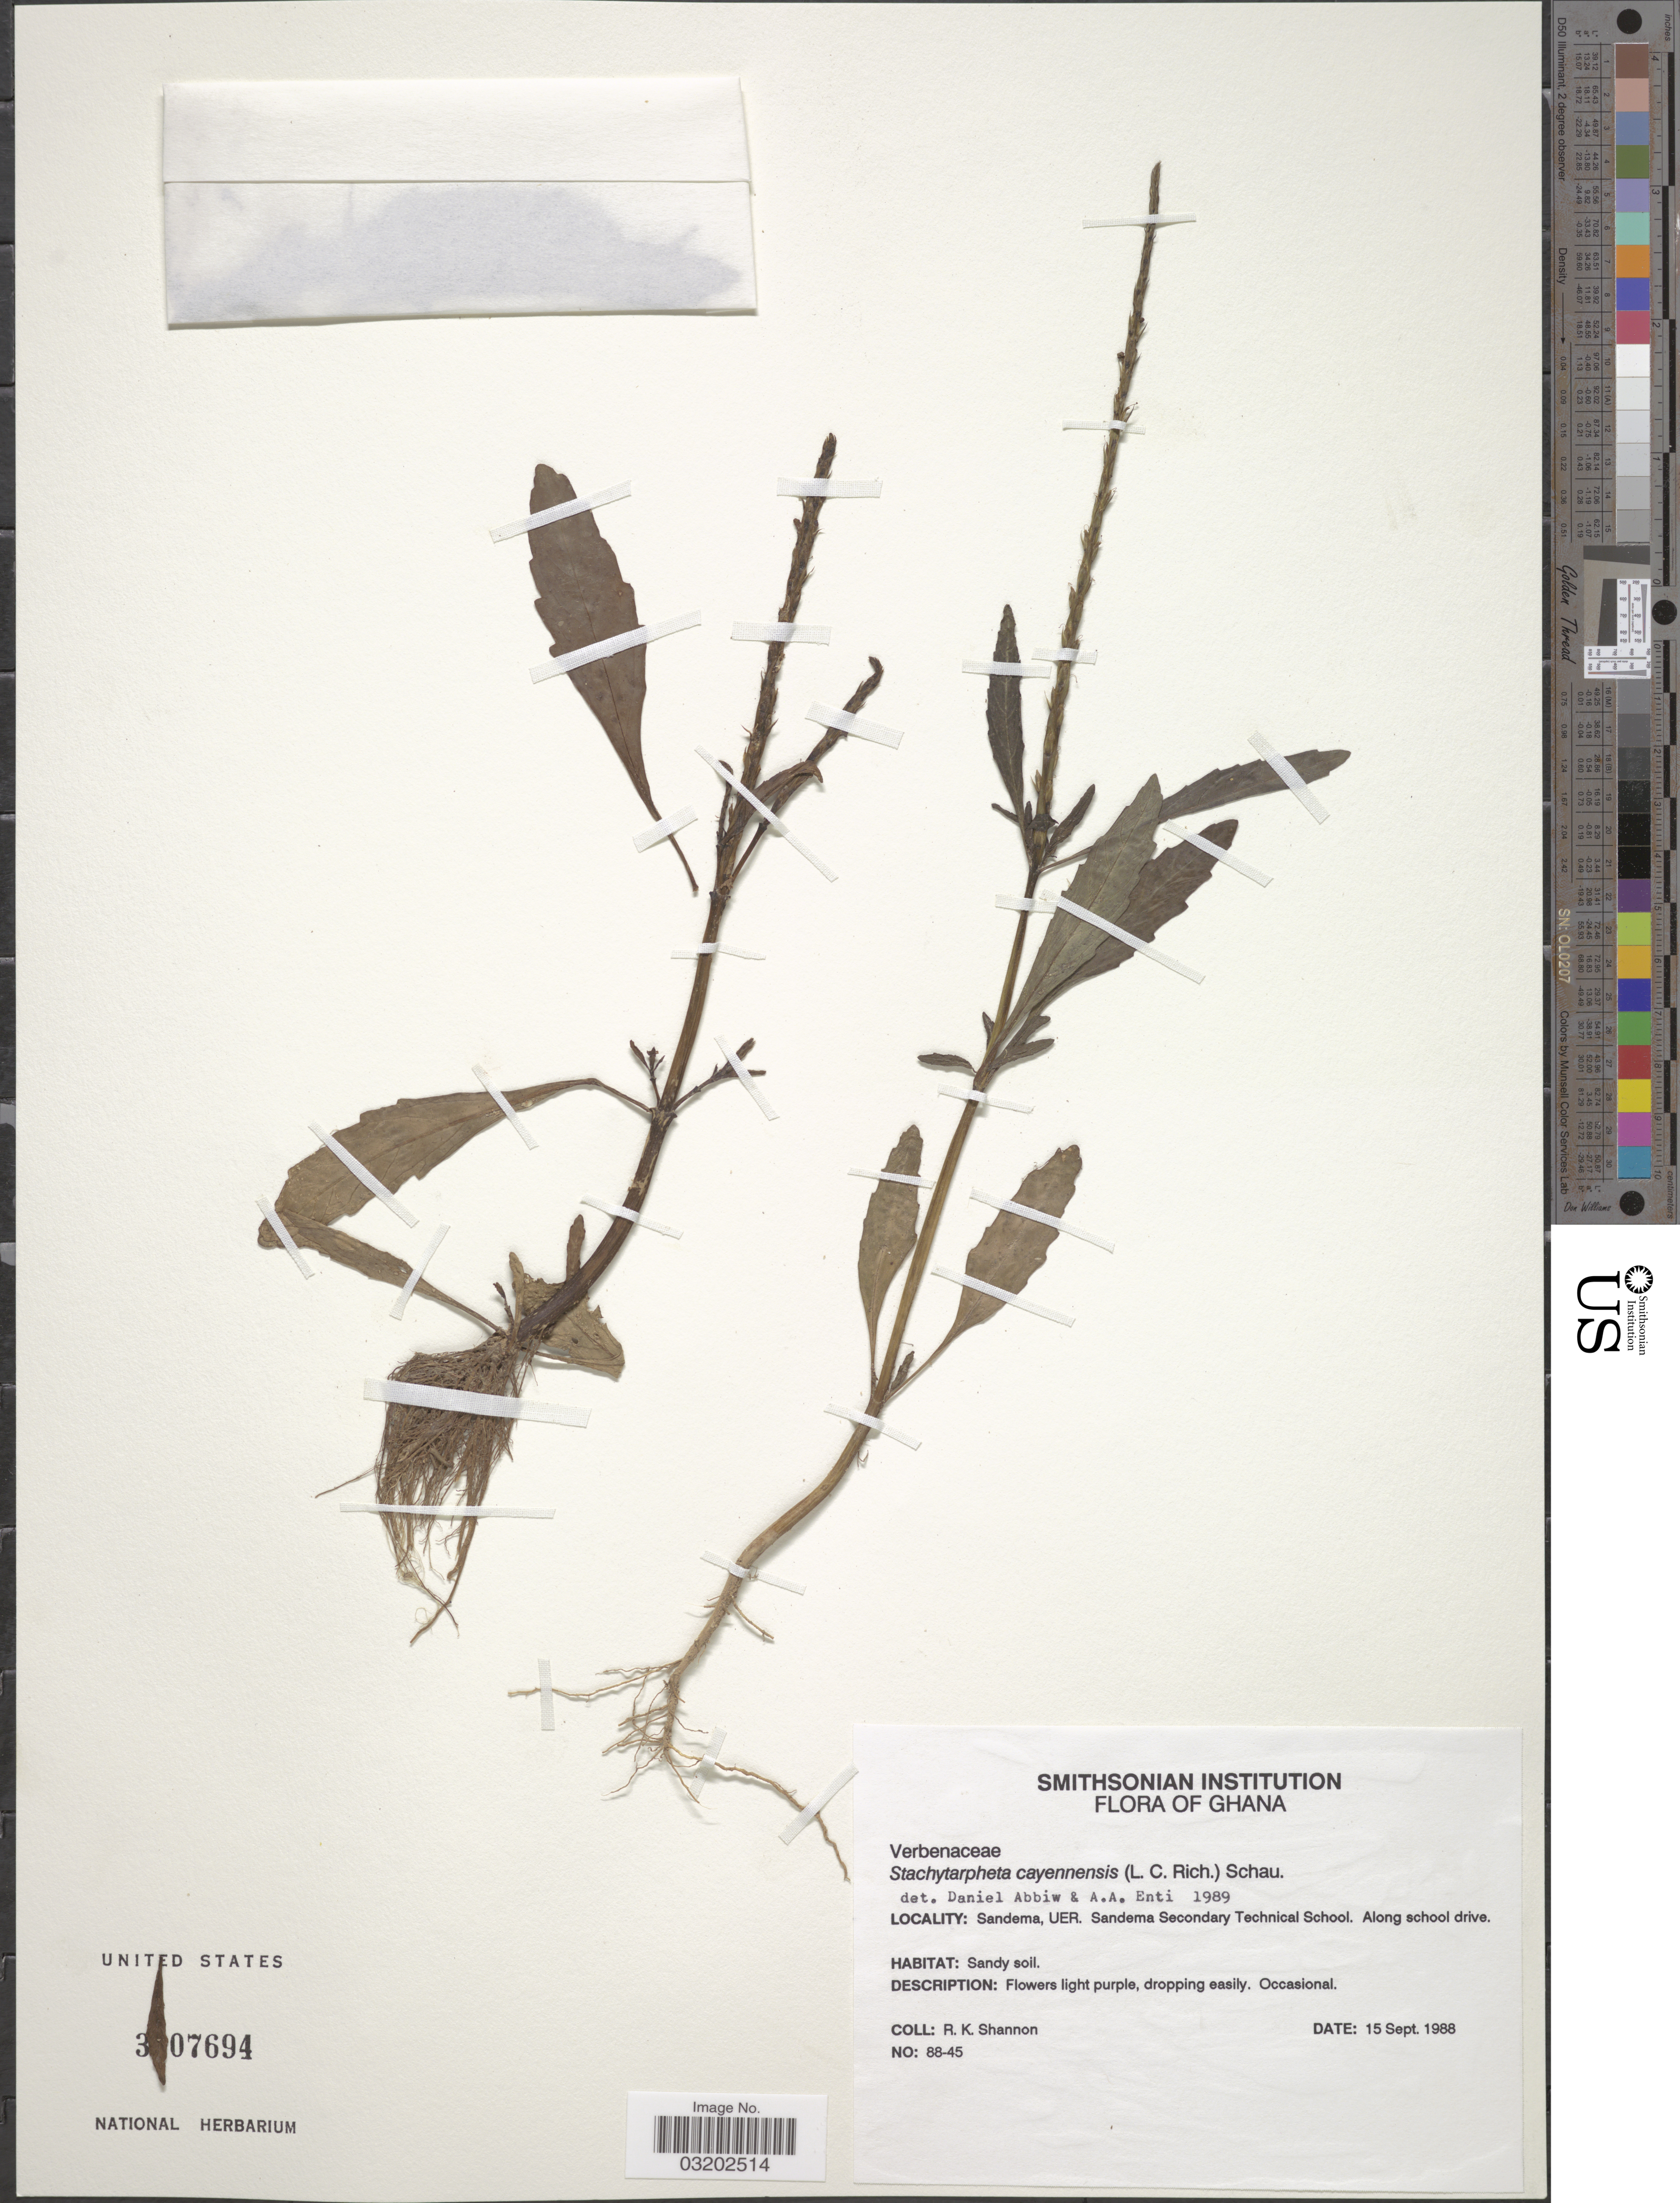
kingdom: Plantae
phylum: Tracheophyta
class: Magnoliopsida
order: Lamiales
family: Verbenaceae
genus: Stachytarpheta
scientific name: Stachytarpheta cayennensis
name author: (Rich.) Vahl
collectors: R. Shannon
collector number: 88-45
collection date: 1988-09-15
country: Ghana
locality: Sandema, UER, Sandema Secondary Techinical School. Along school drive.